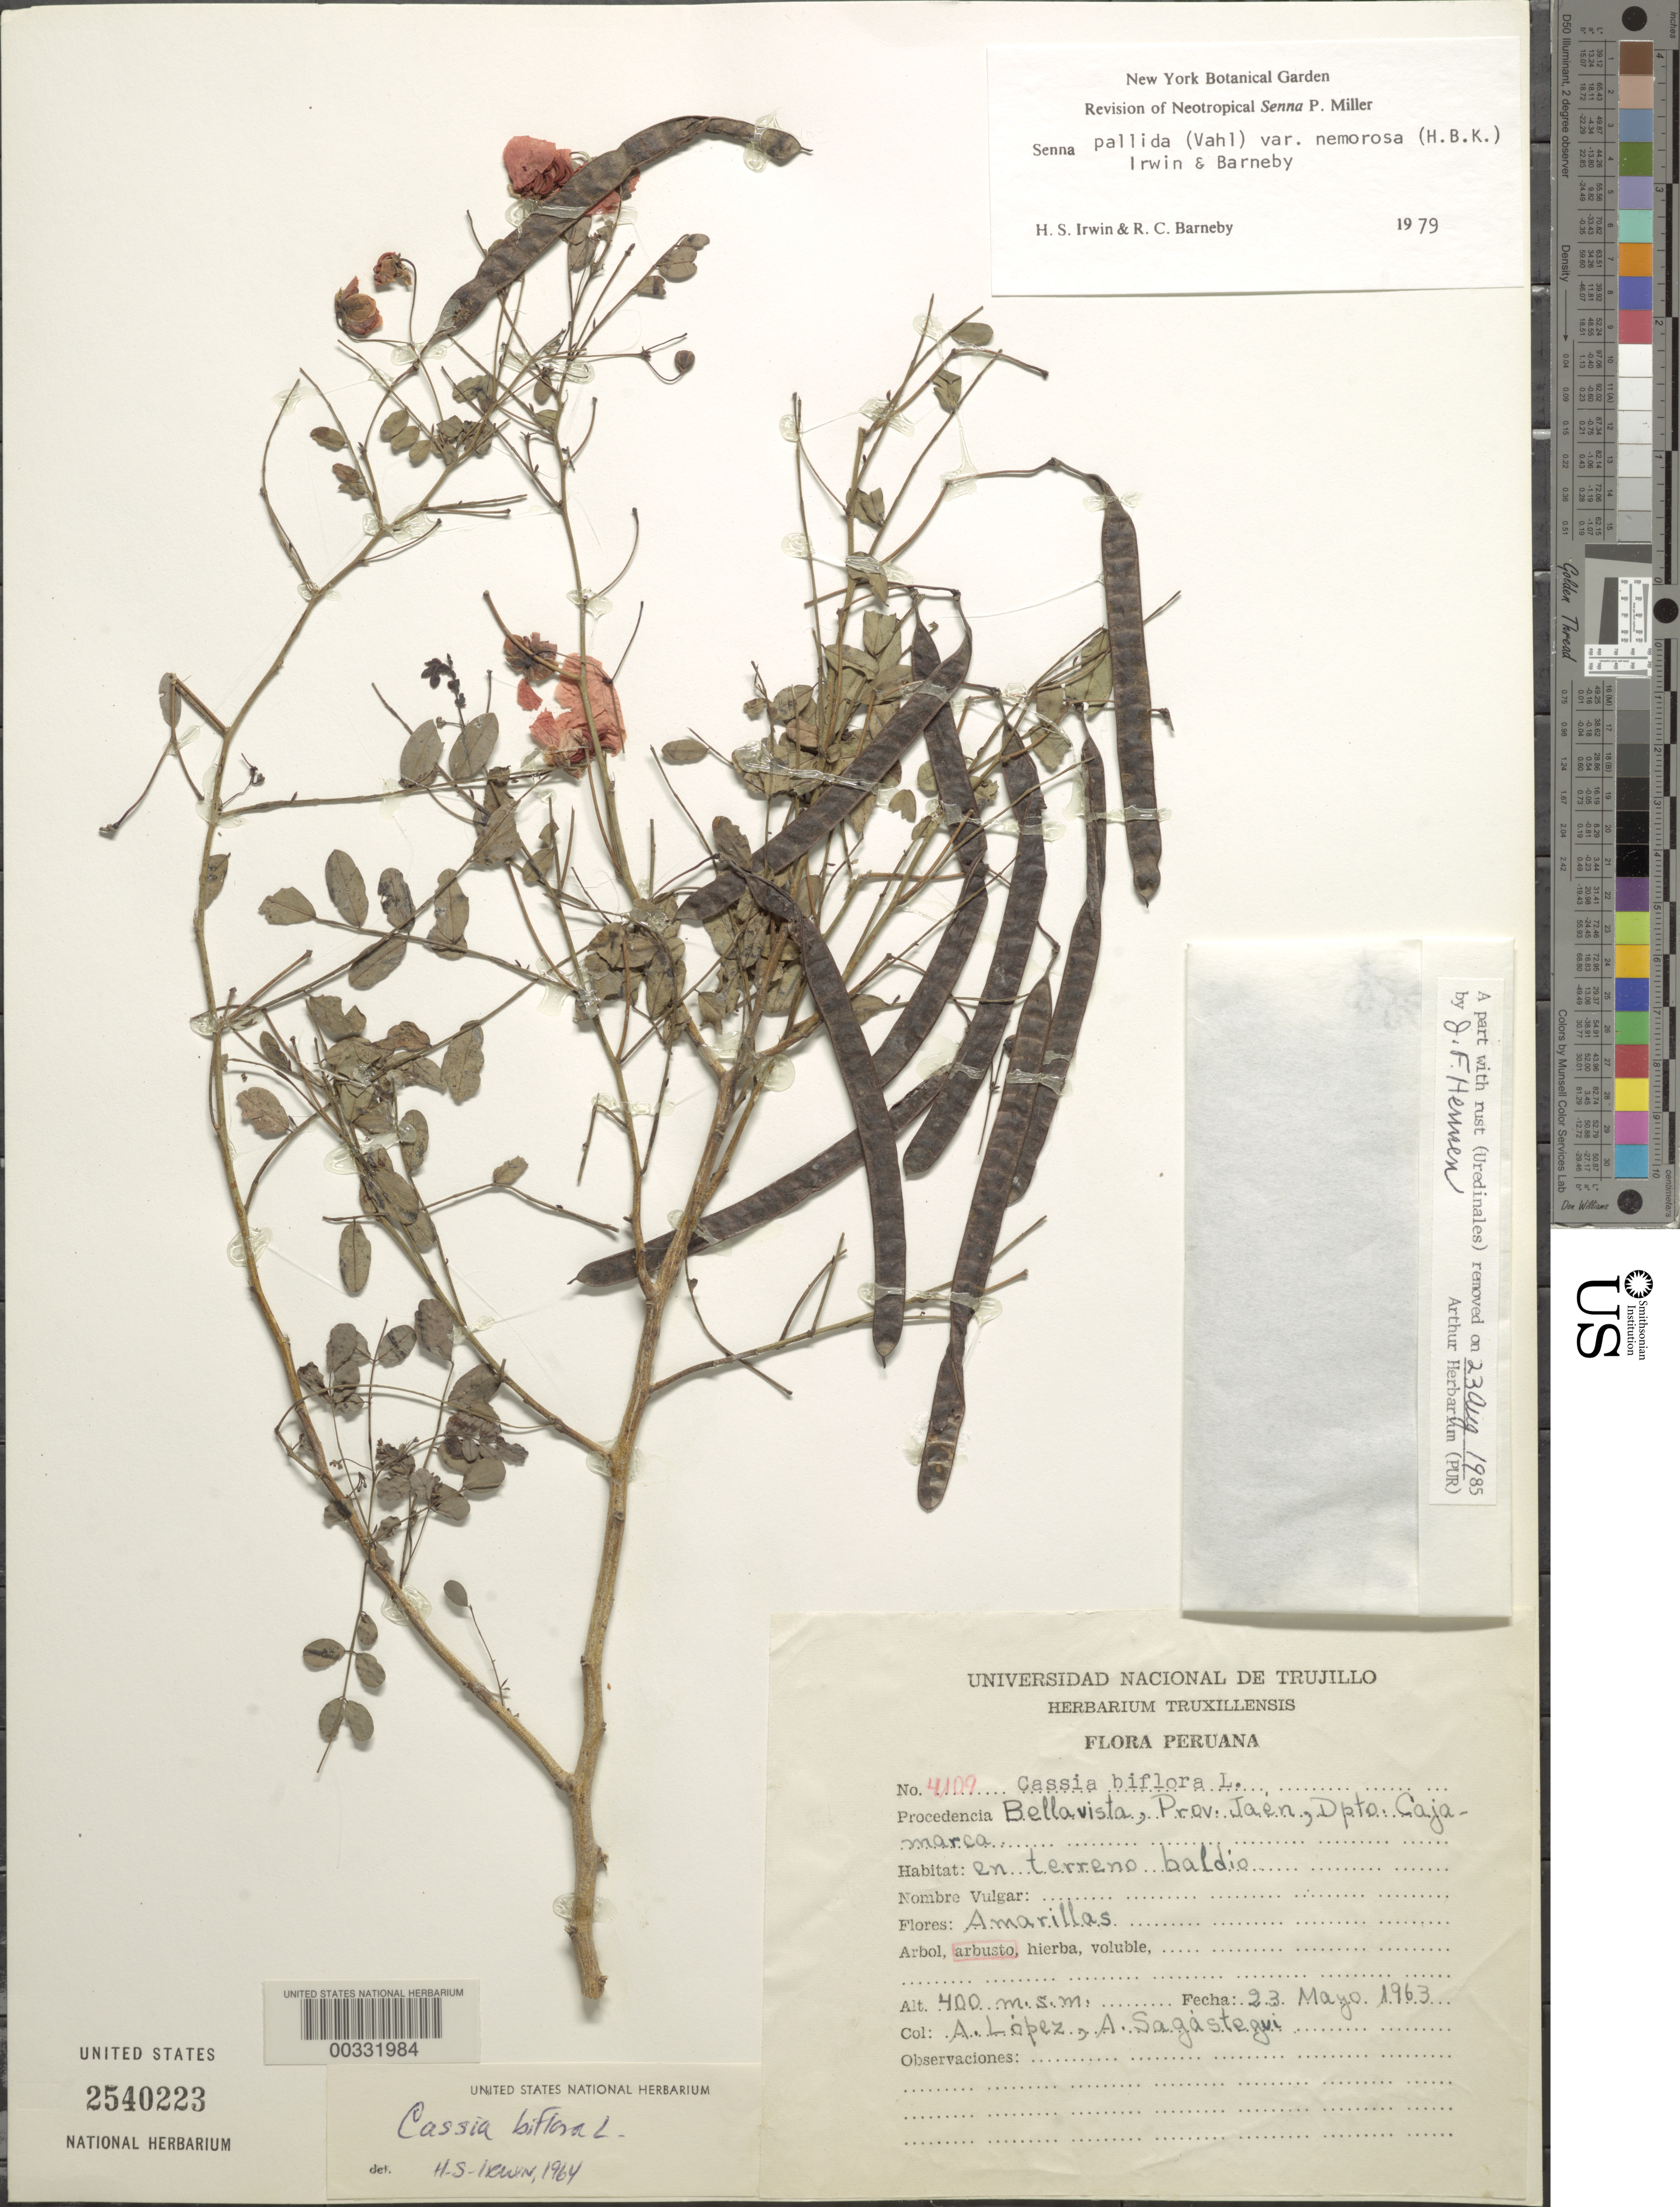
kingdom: Plantae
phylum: Tracheophyta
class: Magnoliopsida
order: Fabales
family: Fabaceae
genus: Senna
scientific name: Senna pallida var. nemorosa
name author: (Kunth) H.S. Irwin & Barneby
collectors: A. López M. & A. Sagástegui A.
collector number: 4109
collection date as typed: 23 May 1963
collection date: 1963-05-23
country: Peru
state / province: Cajamarca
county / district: Jaén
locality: Bellavista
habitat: En terreno baldio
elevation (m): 400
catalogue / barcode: US 2540223